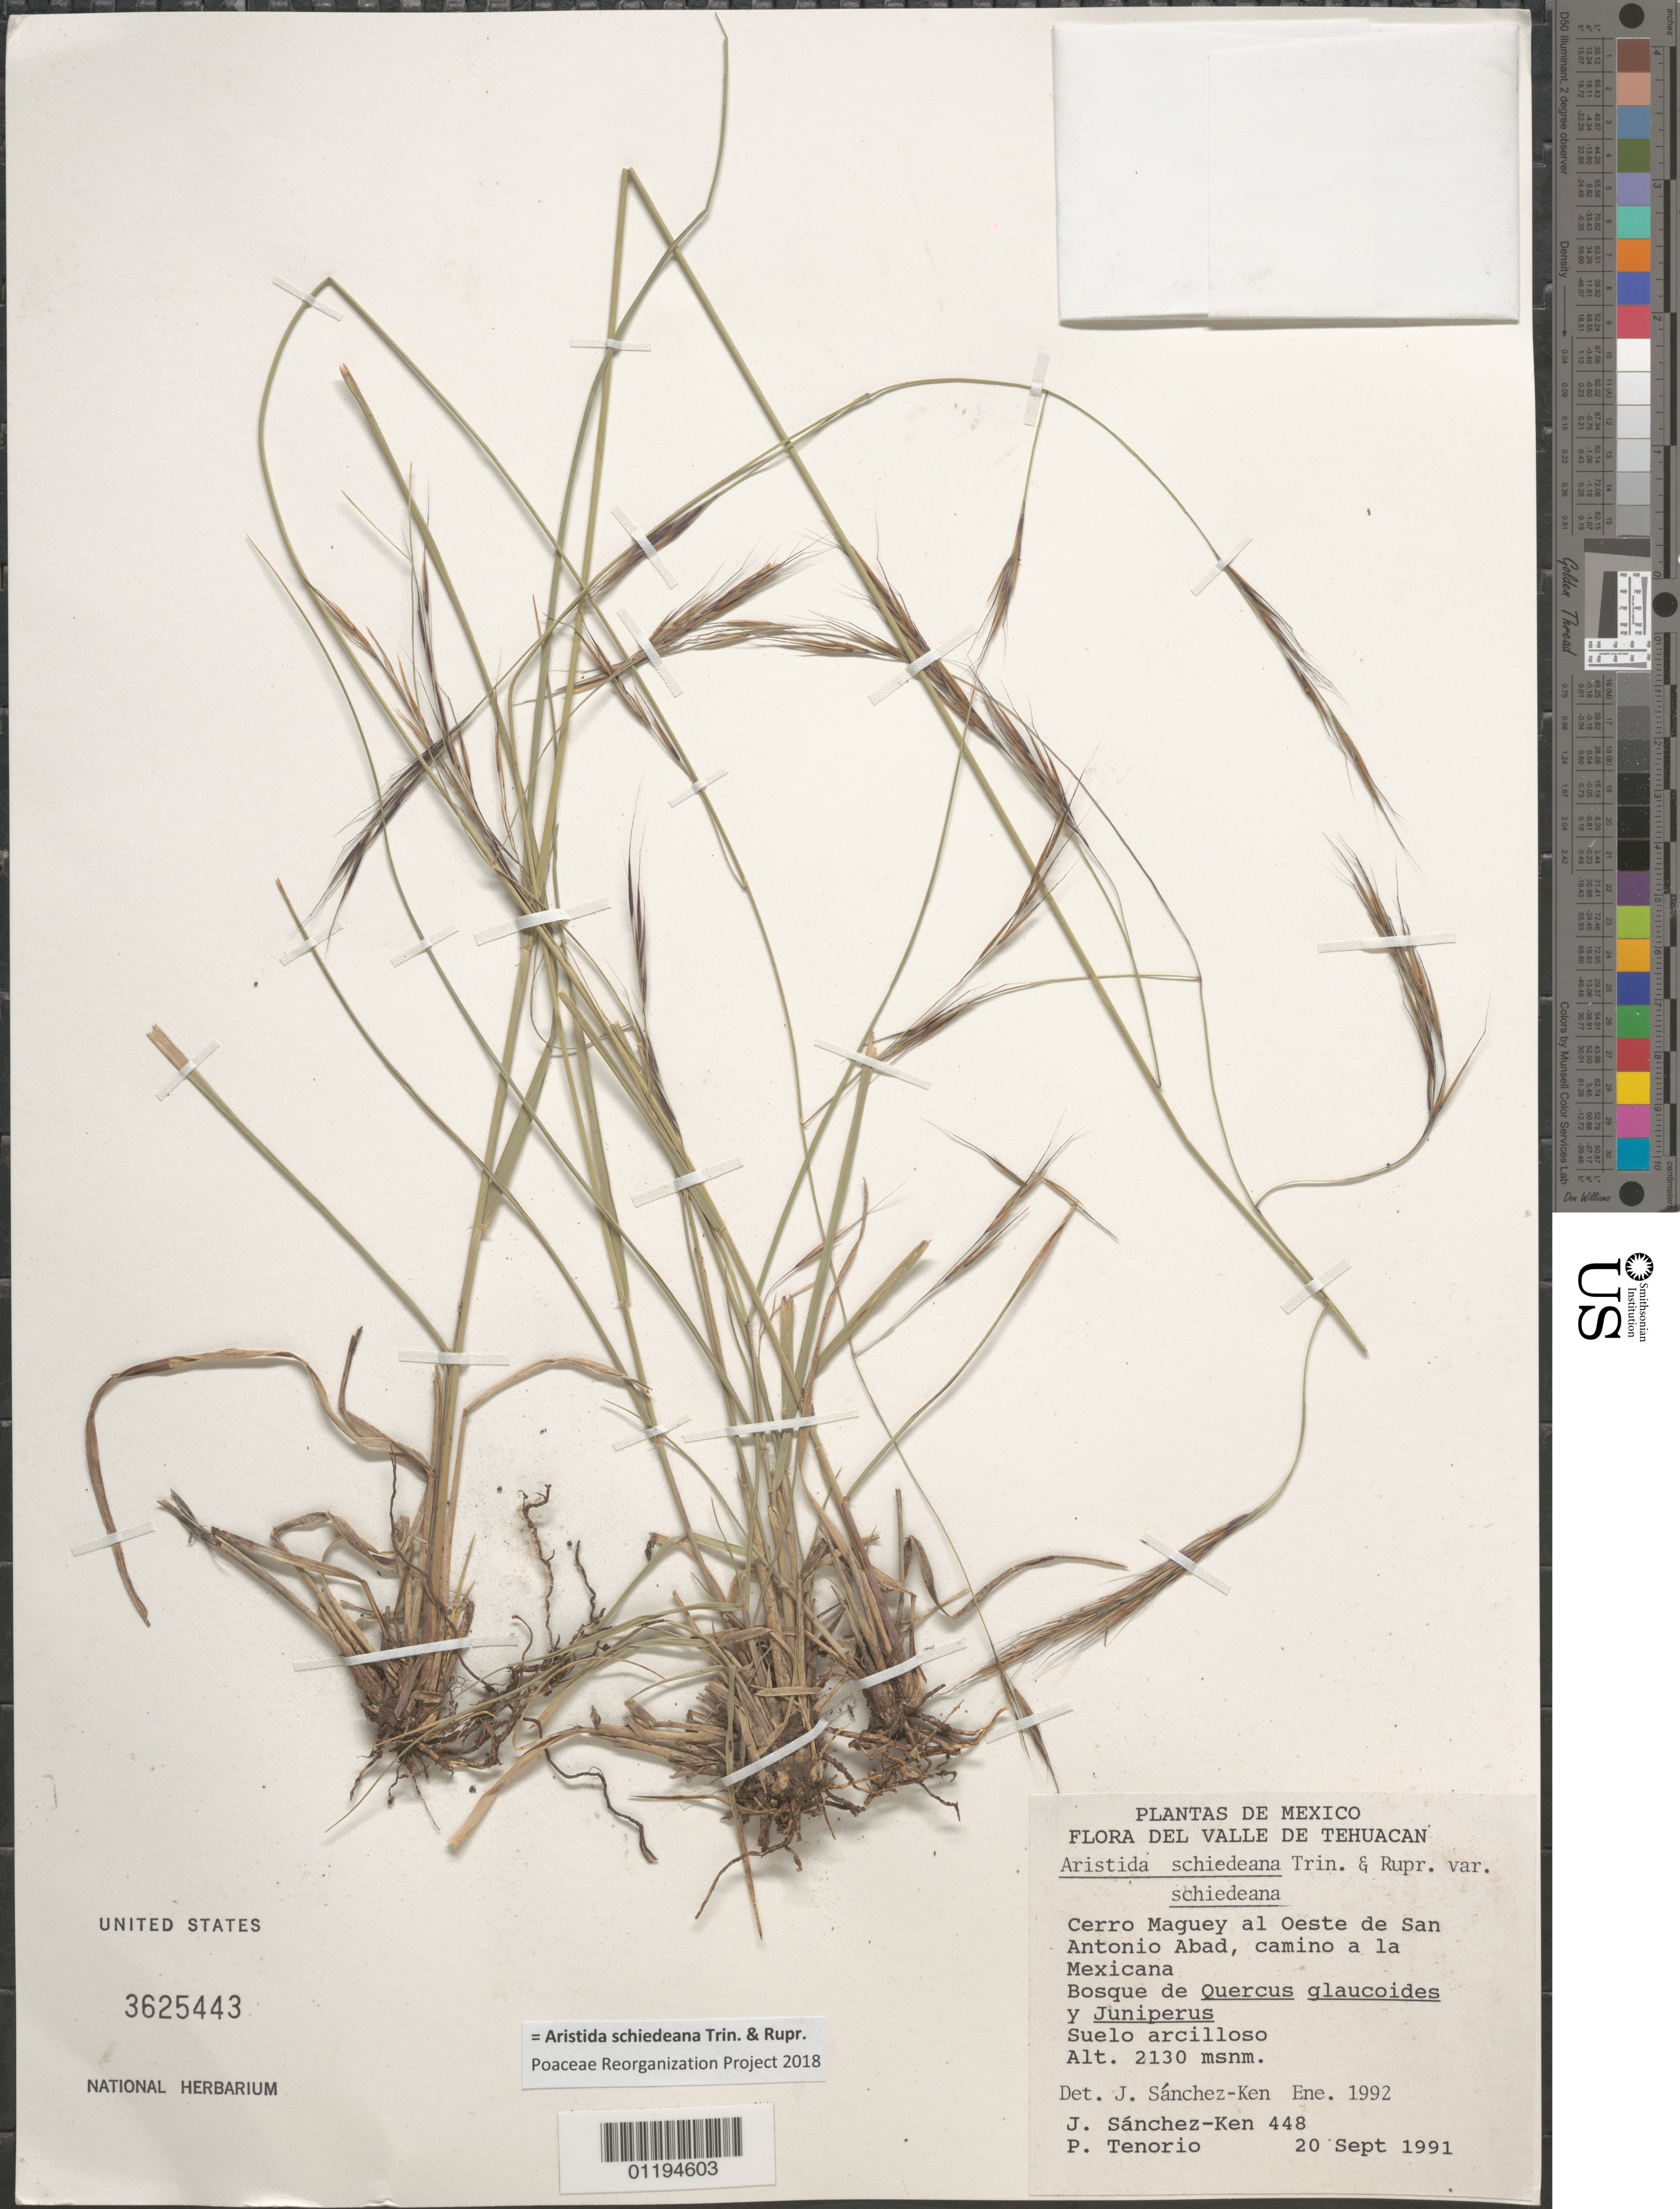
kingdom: Plantae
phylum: Tracheophyta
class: Liliopsida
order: Poales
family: Poaceae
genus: Aristida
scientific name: Aristida schiedeana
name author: Trin. & Rupr.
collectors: J. G. Sánchez-Ken & Tenorio, P.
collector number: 448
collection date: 1991-09-20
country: Mexico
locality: W of San Antonio Abad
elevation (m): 2130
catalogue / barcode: US 3625443